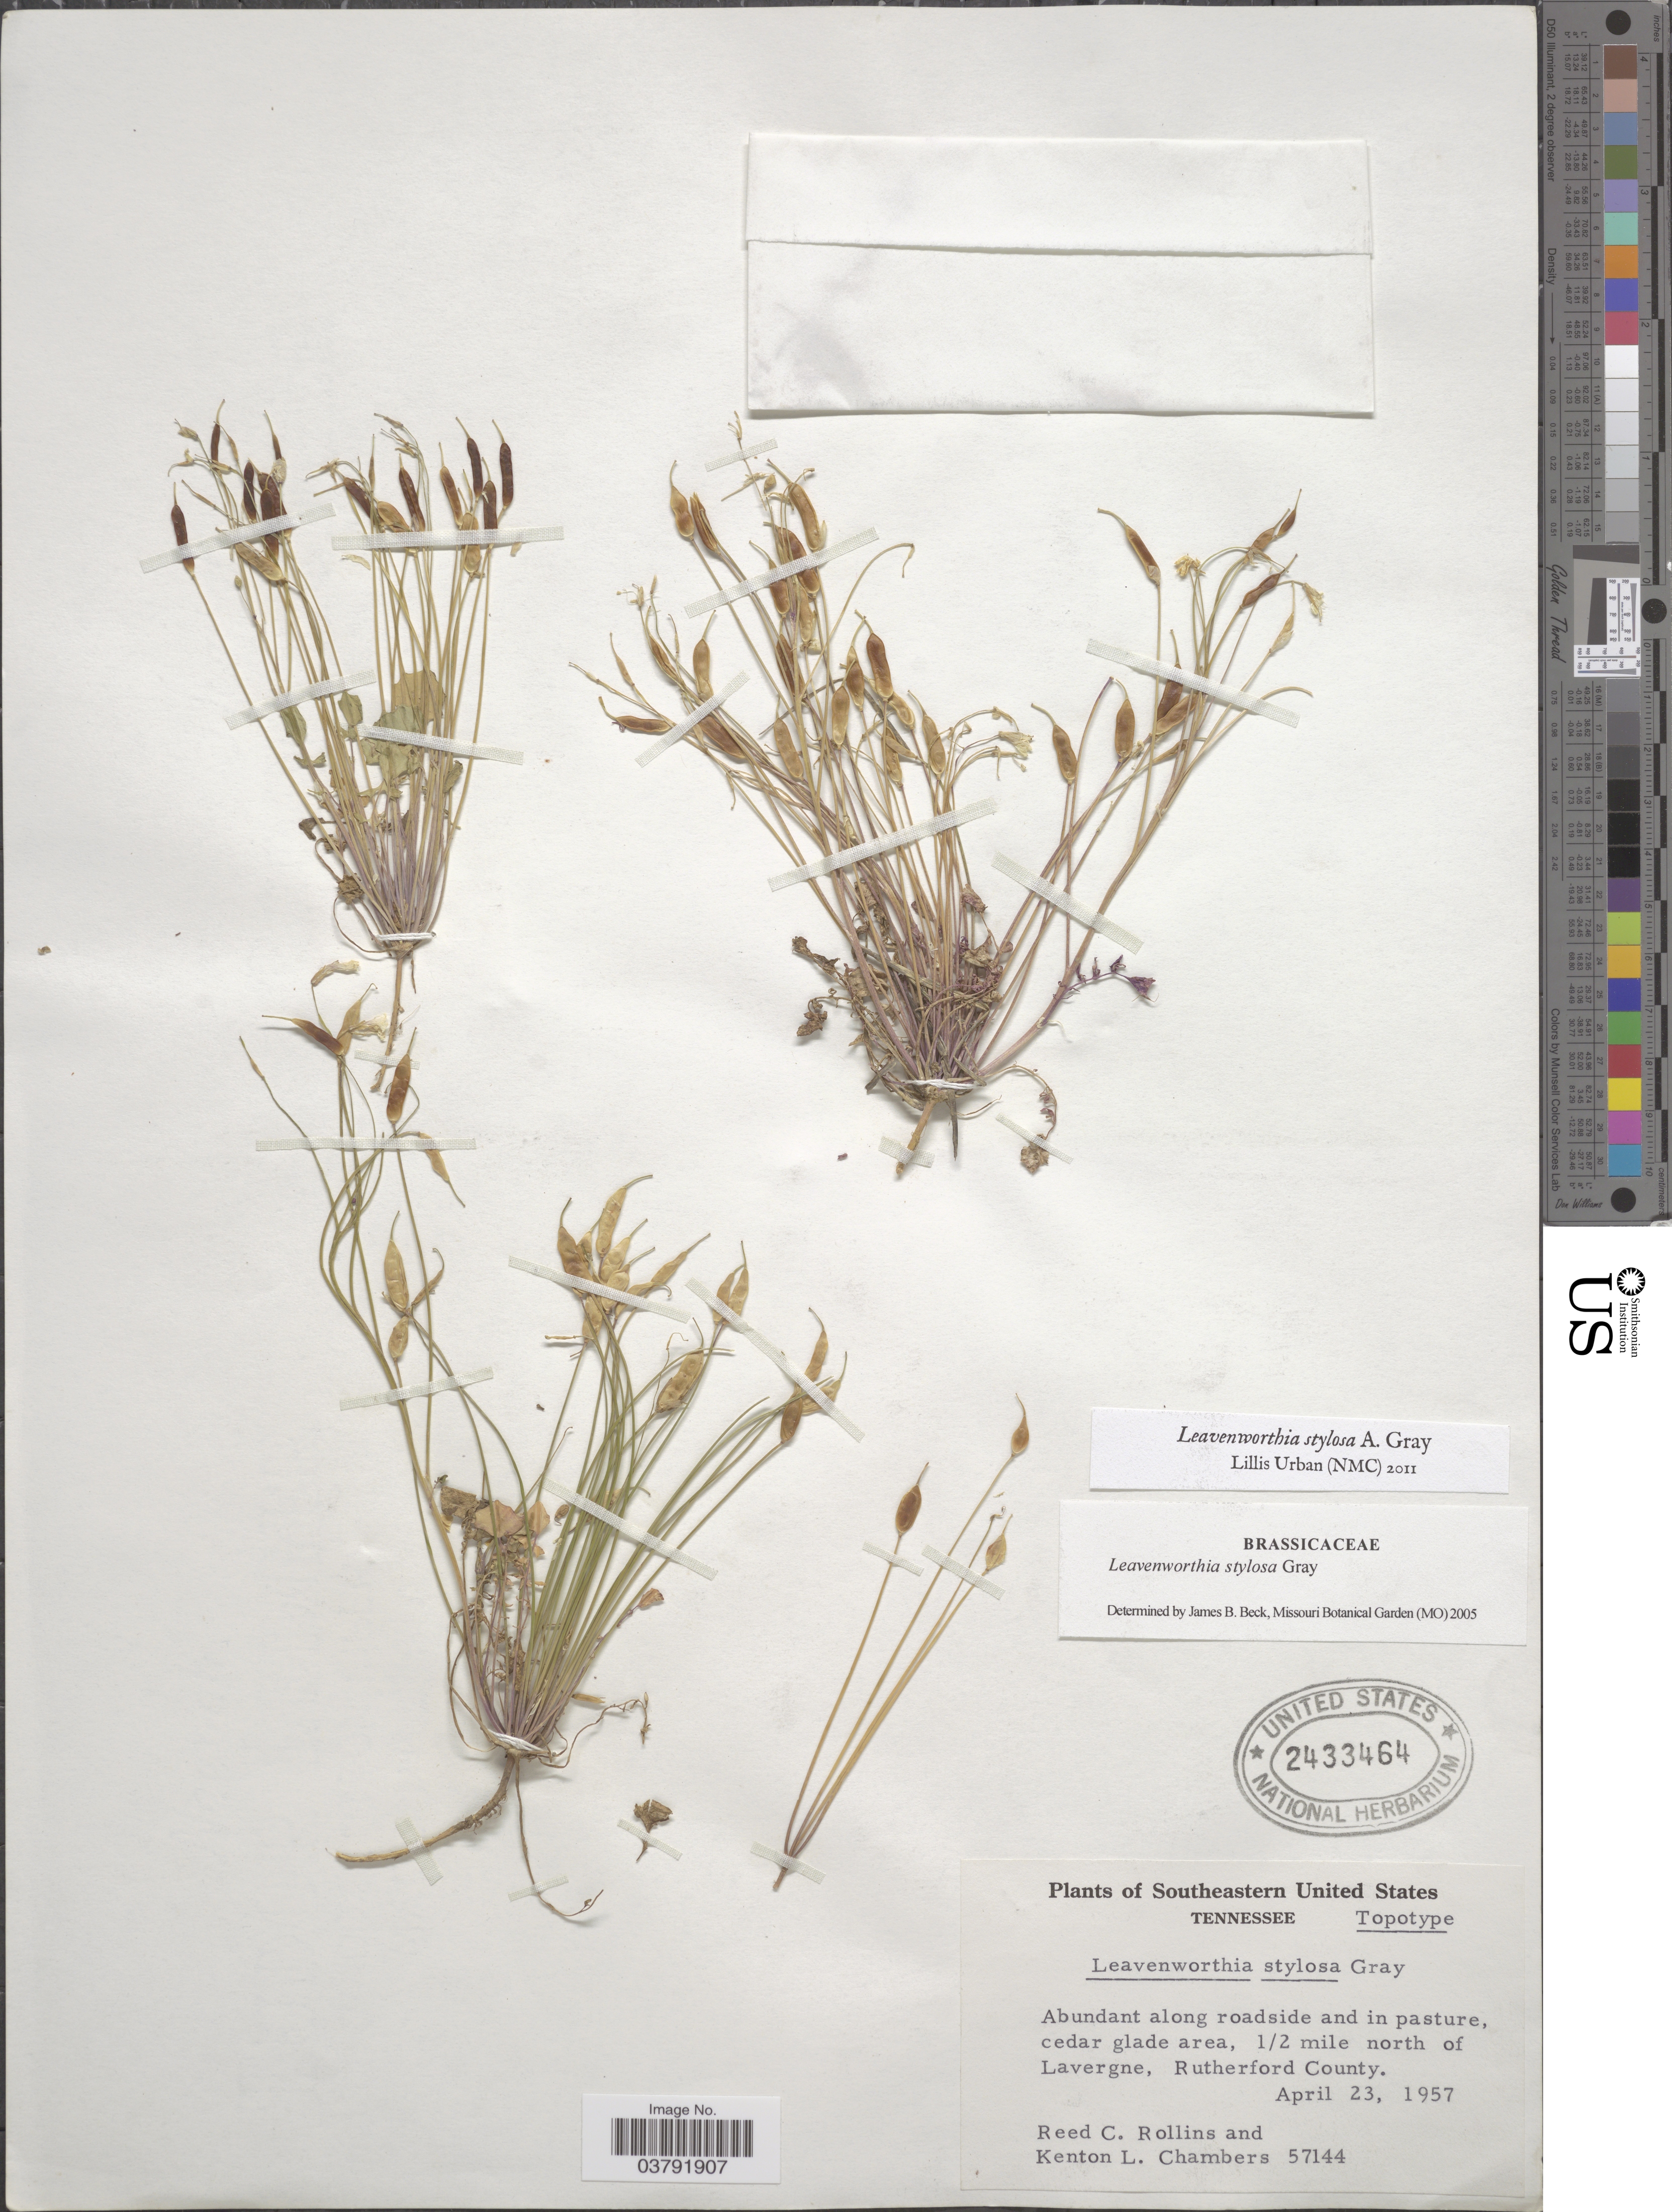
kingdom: Plantae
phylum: Tracheophyta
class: Magnoliopsida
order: Brassicales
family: Brassicaceae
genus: Leavenworthia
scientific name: Leavenworthia stylosa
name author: A. Gray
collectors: R. C. Rollins & K. L. Chambers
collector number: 57144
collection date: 1957-04-23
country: United States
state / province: Tennessee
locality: Southeastern United States. ½ mile north of Lavergne, Rutherford County.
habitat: abundant along roadside and in pasture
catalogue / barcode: US 2433464